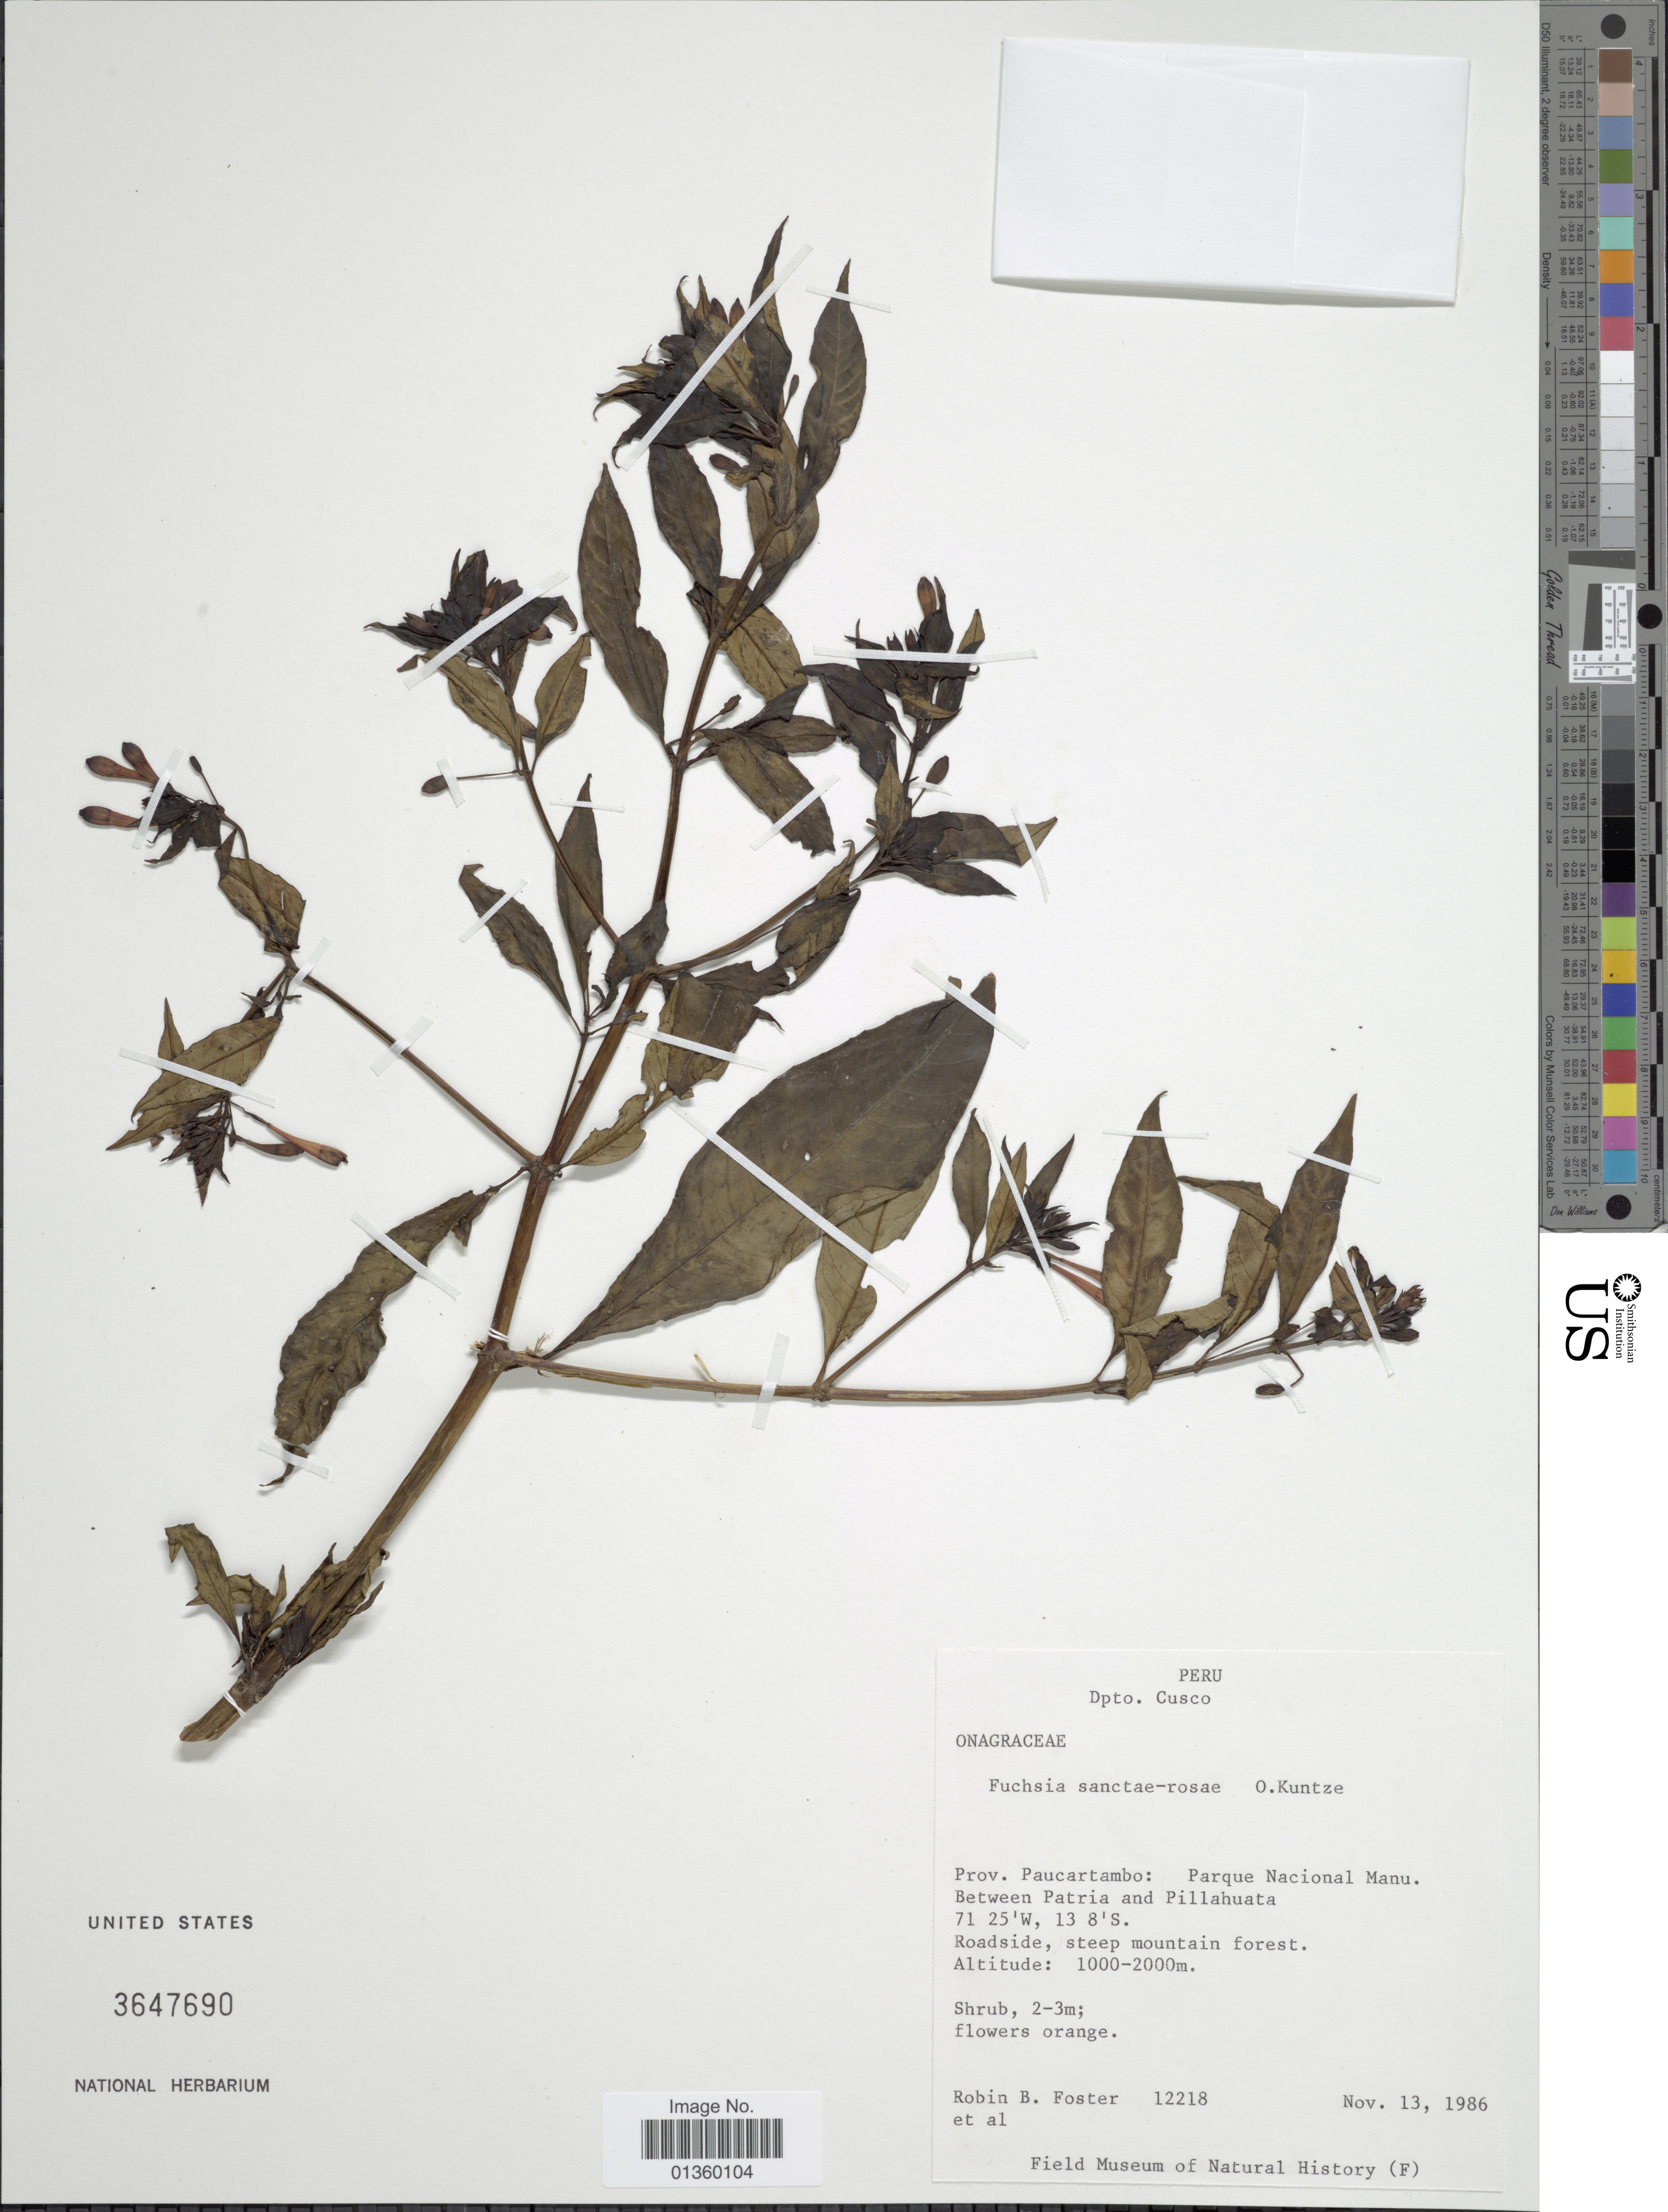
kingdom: Plantae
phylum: Tracheophyta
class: Magnoliopsida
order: Myrtales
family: Onagraceae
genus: Fuchsia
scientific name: Fuchsia sanctae-rosae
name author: Kuntze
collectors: R. B. Foster & et al.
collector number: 12218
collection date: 1986-11-13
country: Peru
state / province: Cusco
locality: Prov. Paucartambo: Parque Nacional Manu. Between Patria and Pillahuata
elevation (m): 1000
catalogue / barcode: US 3647690